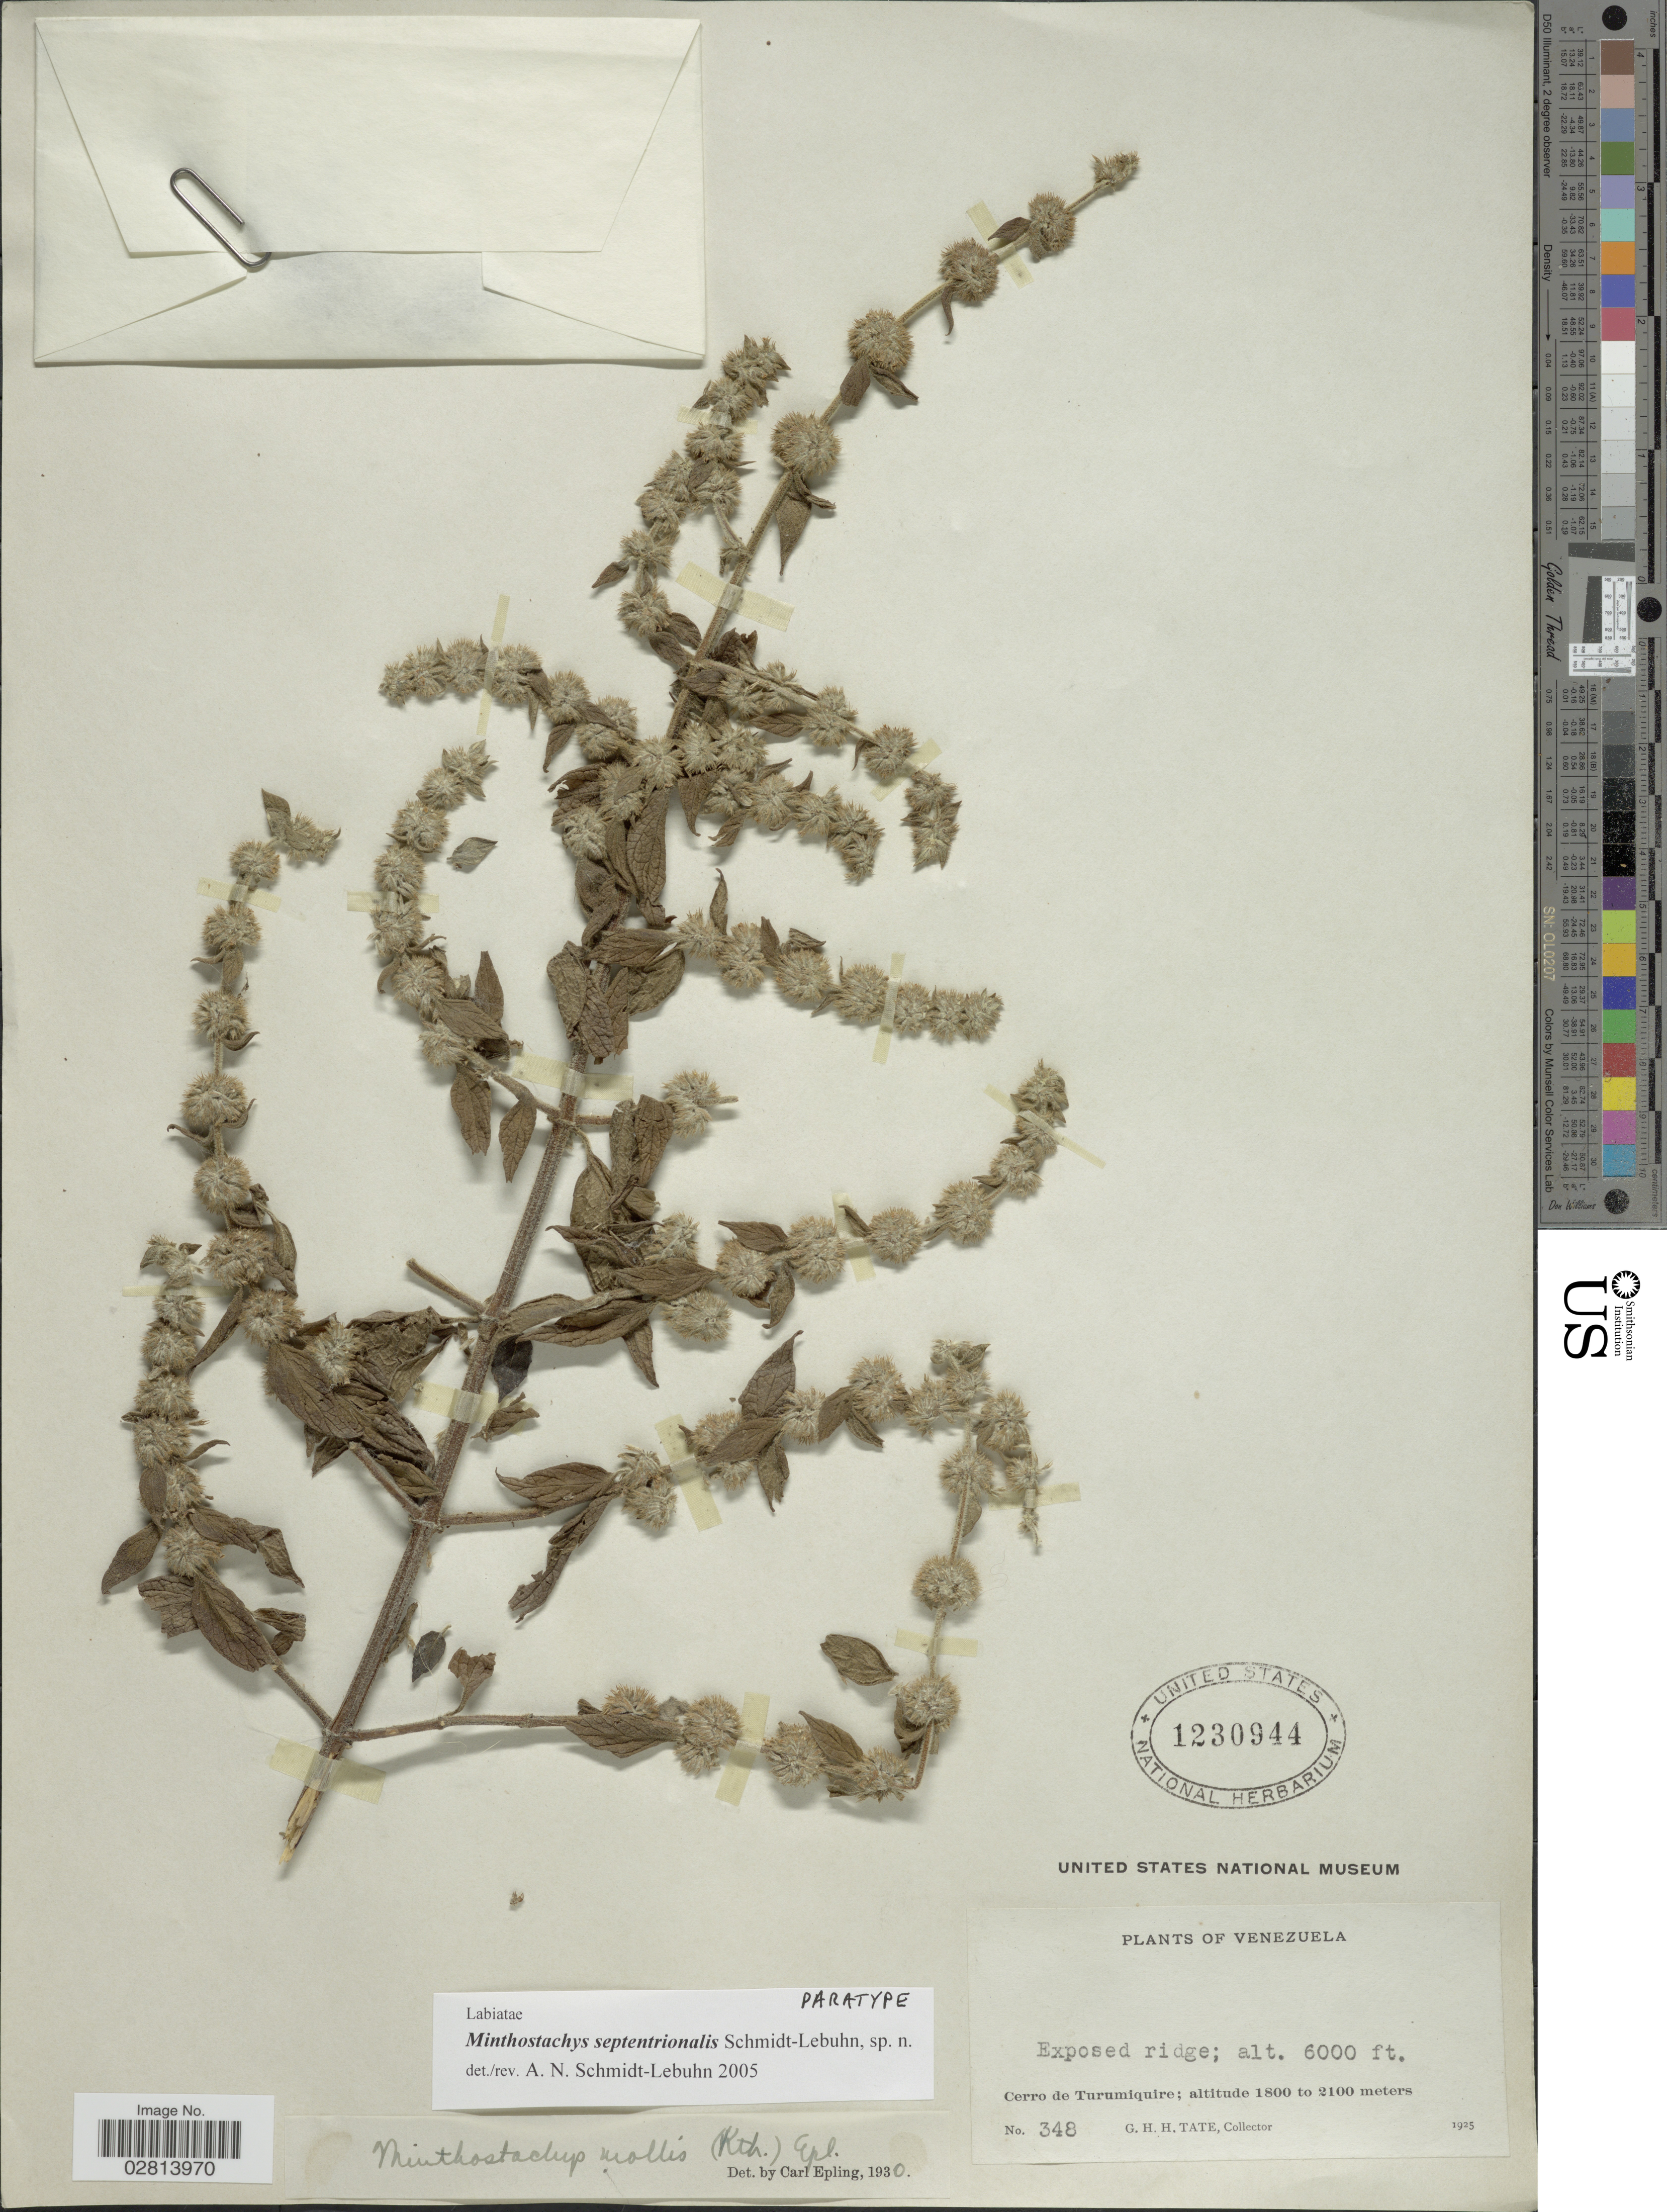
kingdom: Plantae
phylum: Tracheophyta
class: Magnoliopsida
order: Lamiales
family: Lamiaceae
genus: Minthostachys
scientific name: Minthostachys septentrionalis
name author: Schmidt-Leb.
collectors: G. H. H.Tate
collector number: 348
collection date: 1925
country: Venezuela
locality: Cerro de Turumiquire, Exposed ridge.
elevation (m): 1829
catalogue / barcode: US 1230944